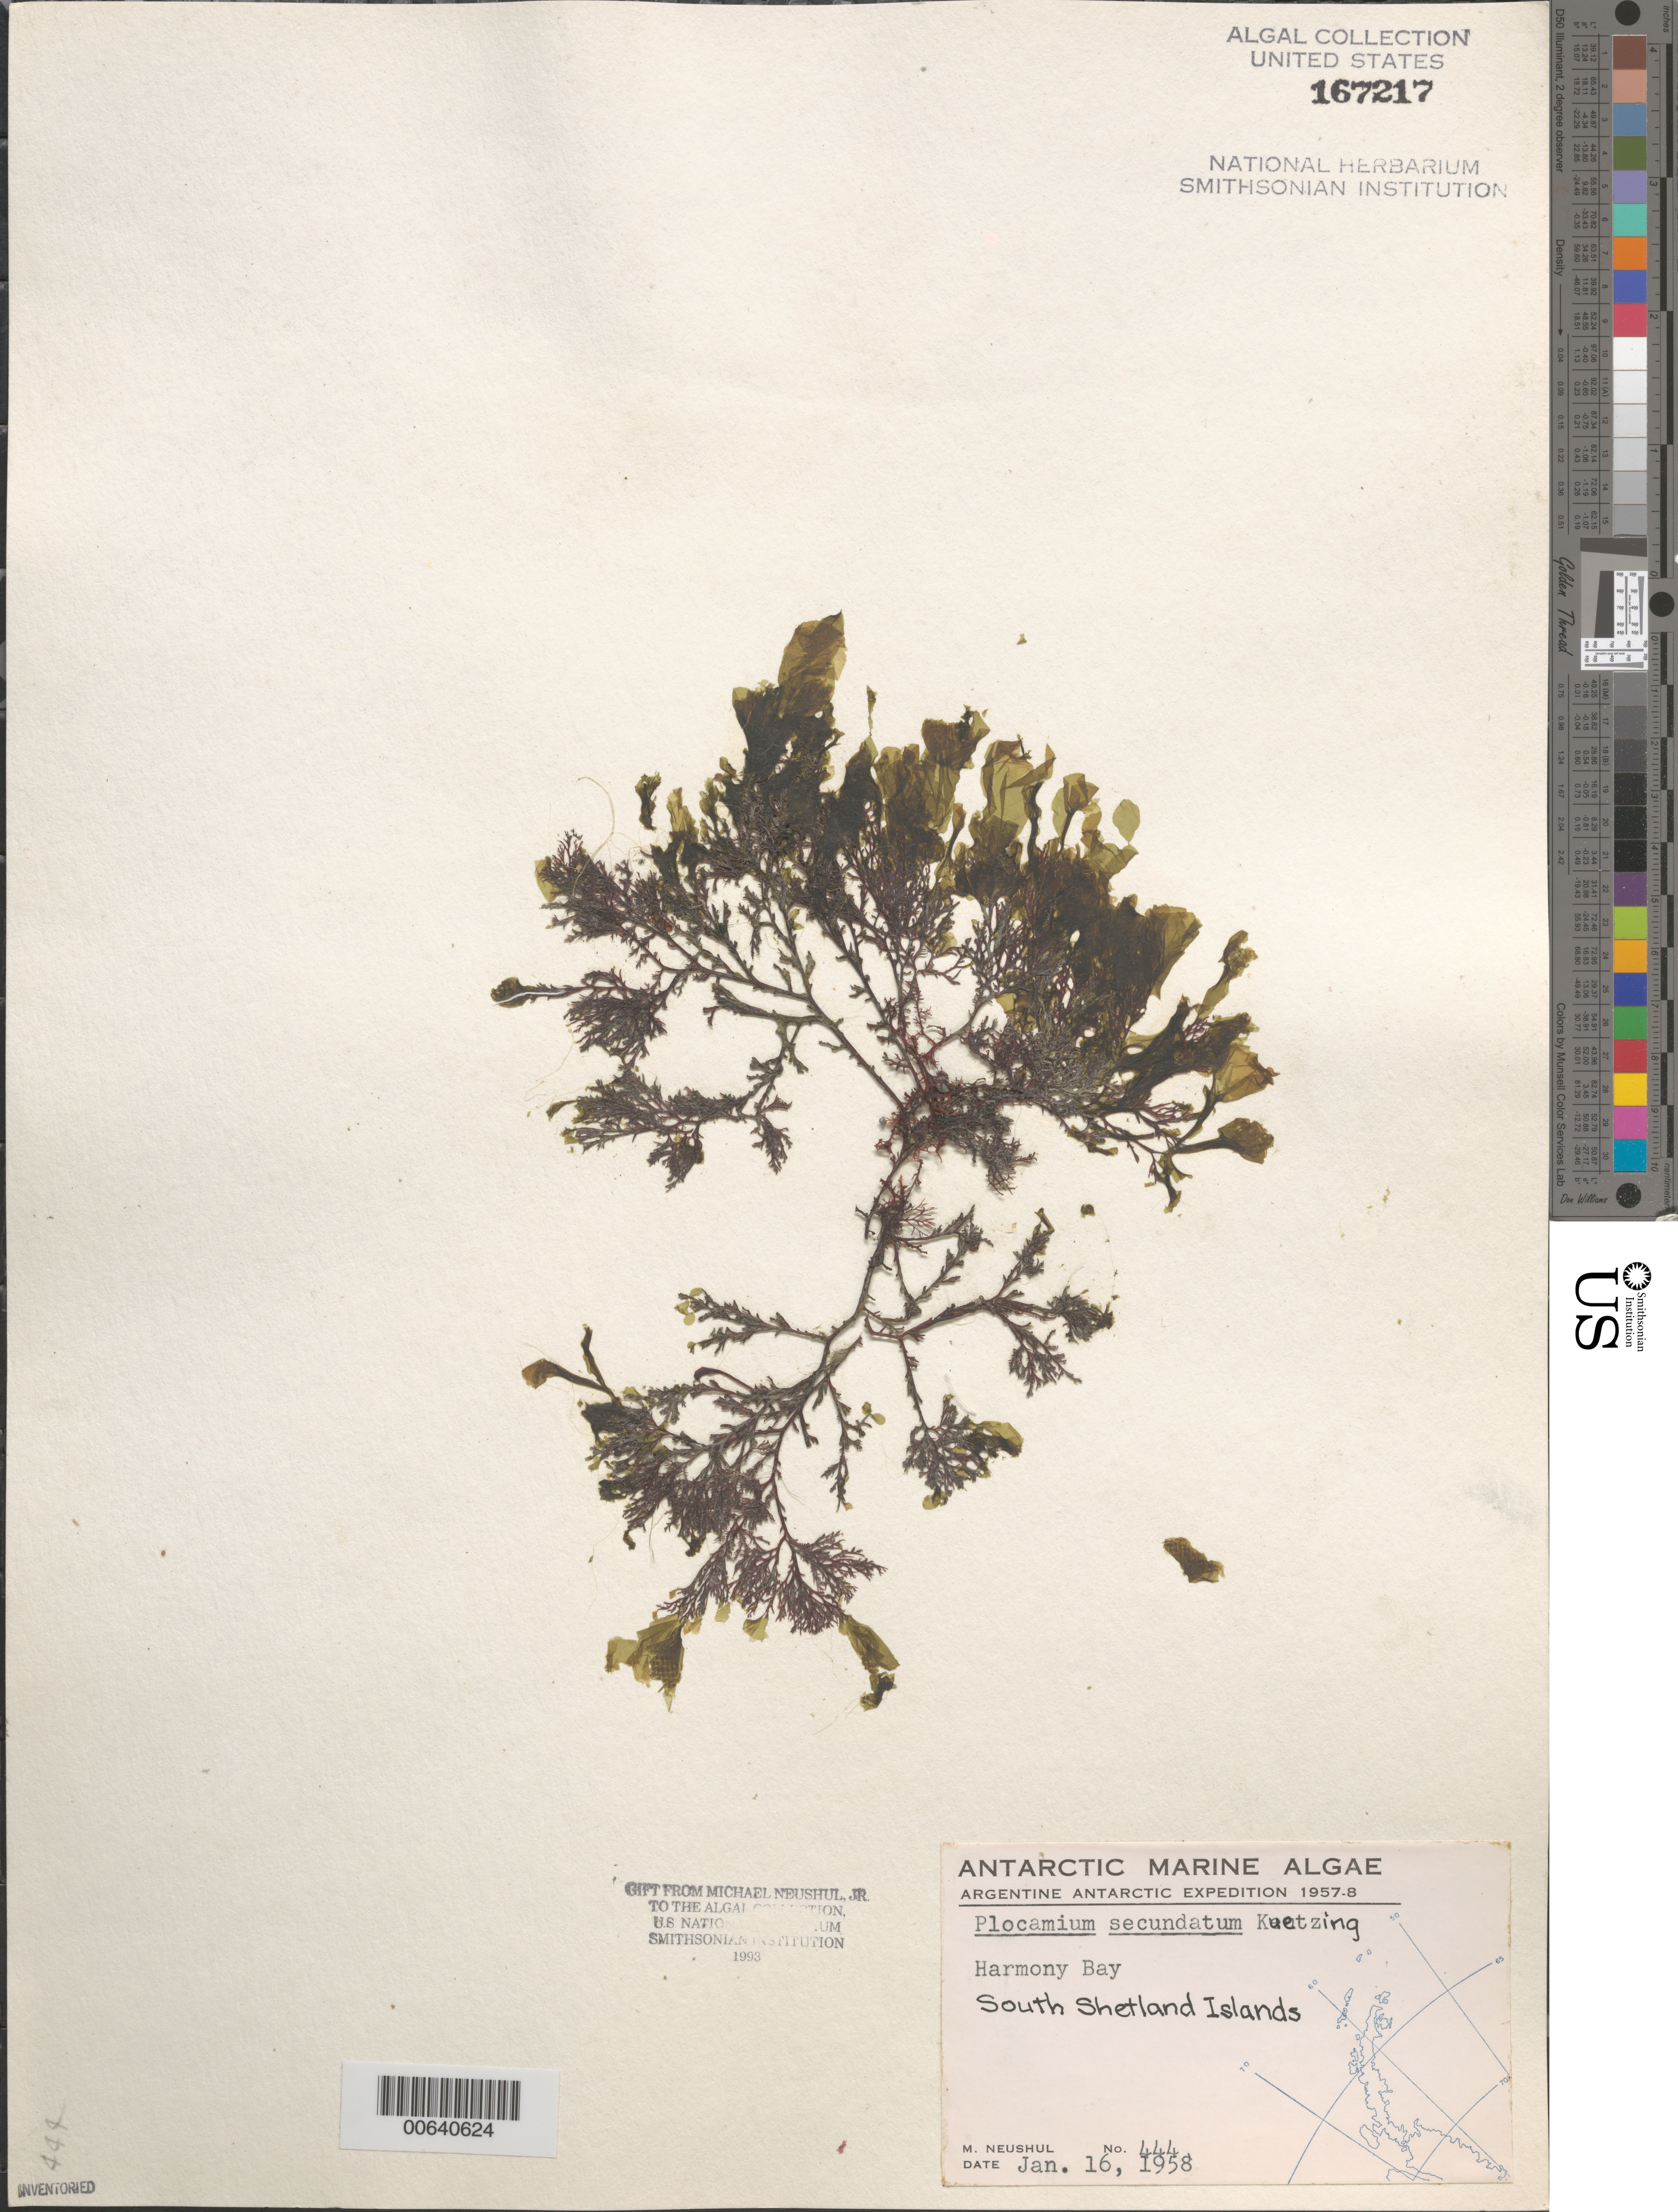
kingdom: Plantae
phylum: Rhodophyta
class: Florideophyceae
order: Plocamiales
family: Plocamiaceae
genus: Plocamium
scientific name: Plocamium secundatum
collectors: M. Neushul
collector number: Neushul 444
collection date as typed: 16 Jan 1958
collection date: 1958-01-16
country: Antarctica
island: Nelson Island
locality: Harmony Bay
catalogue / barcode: US 167217